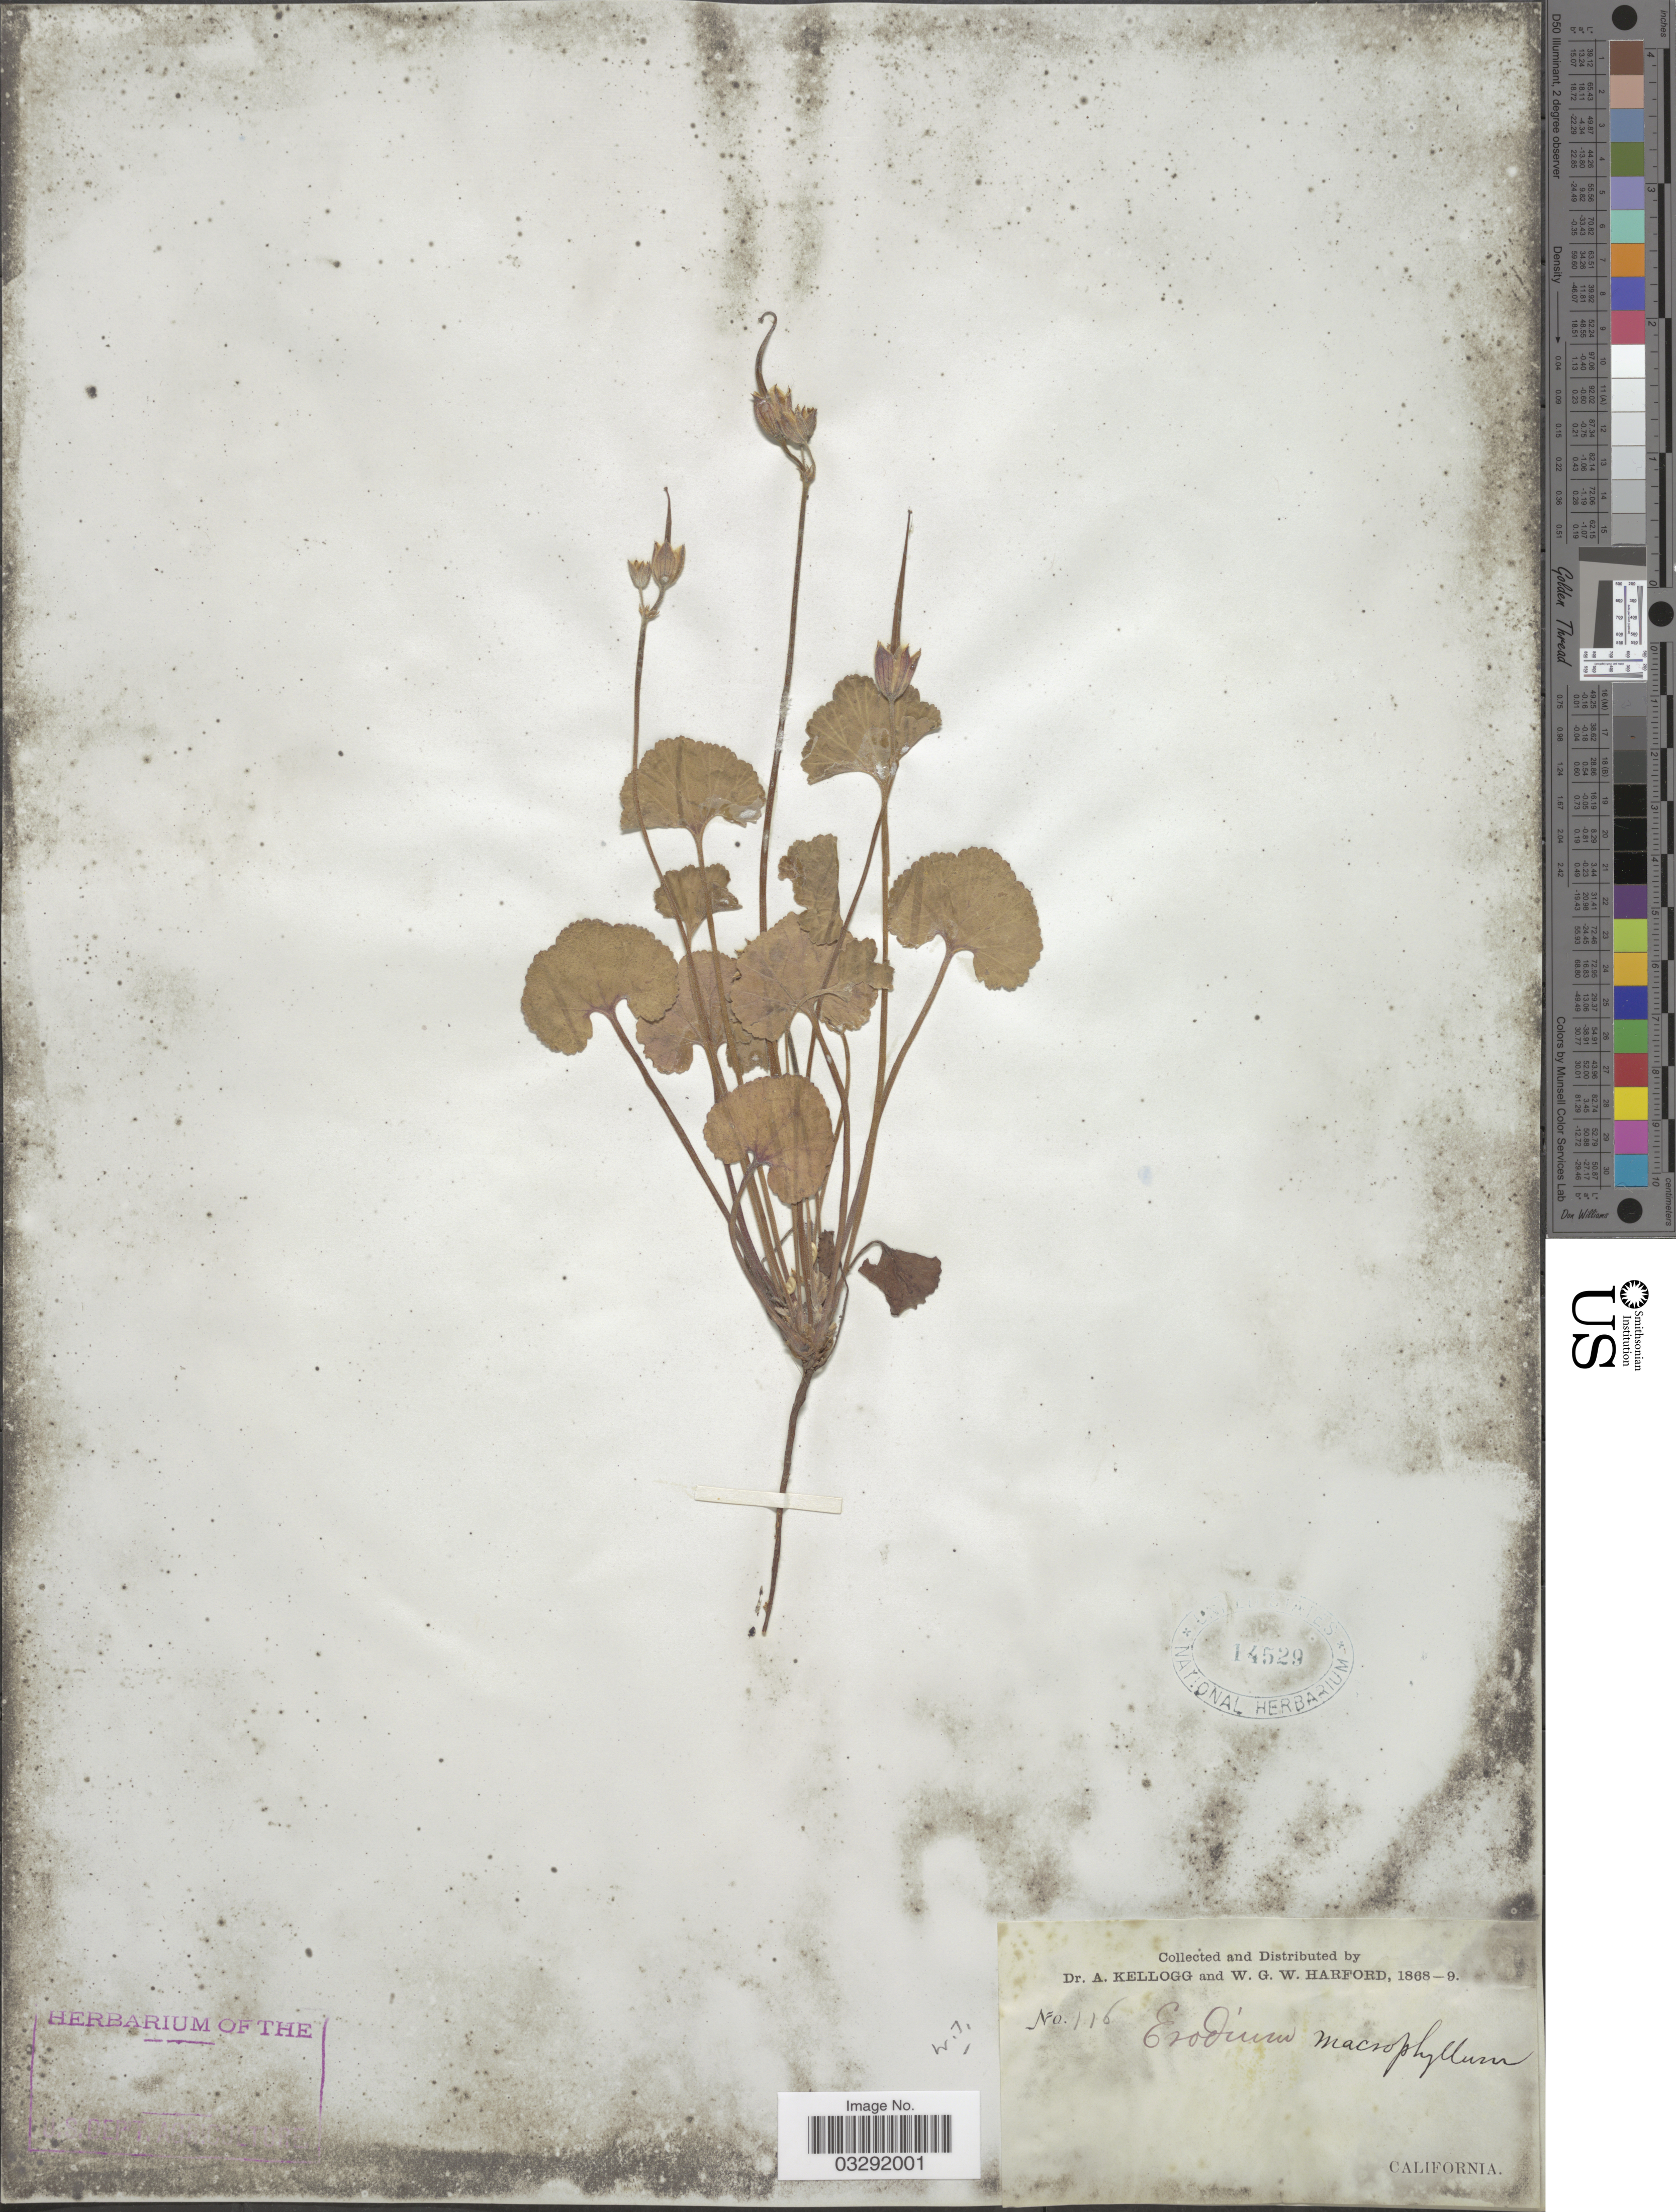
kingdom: Plantae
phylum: Tracheophyta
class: Magnoliopsida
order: Geraniales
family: Geraniaceae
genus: California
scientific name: California macrophylla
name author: (Hook. & Arn.) Aldasoro et al.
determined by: Strong, Mark T., (BOT), Smithsonian Institution - National Museum of Natural History (UNITED STATES)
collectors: A. Kellogg & W. G. W. Harford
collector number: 116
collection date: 1868/1869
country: United States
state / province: California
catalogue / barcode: US 14529